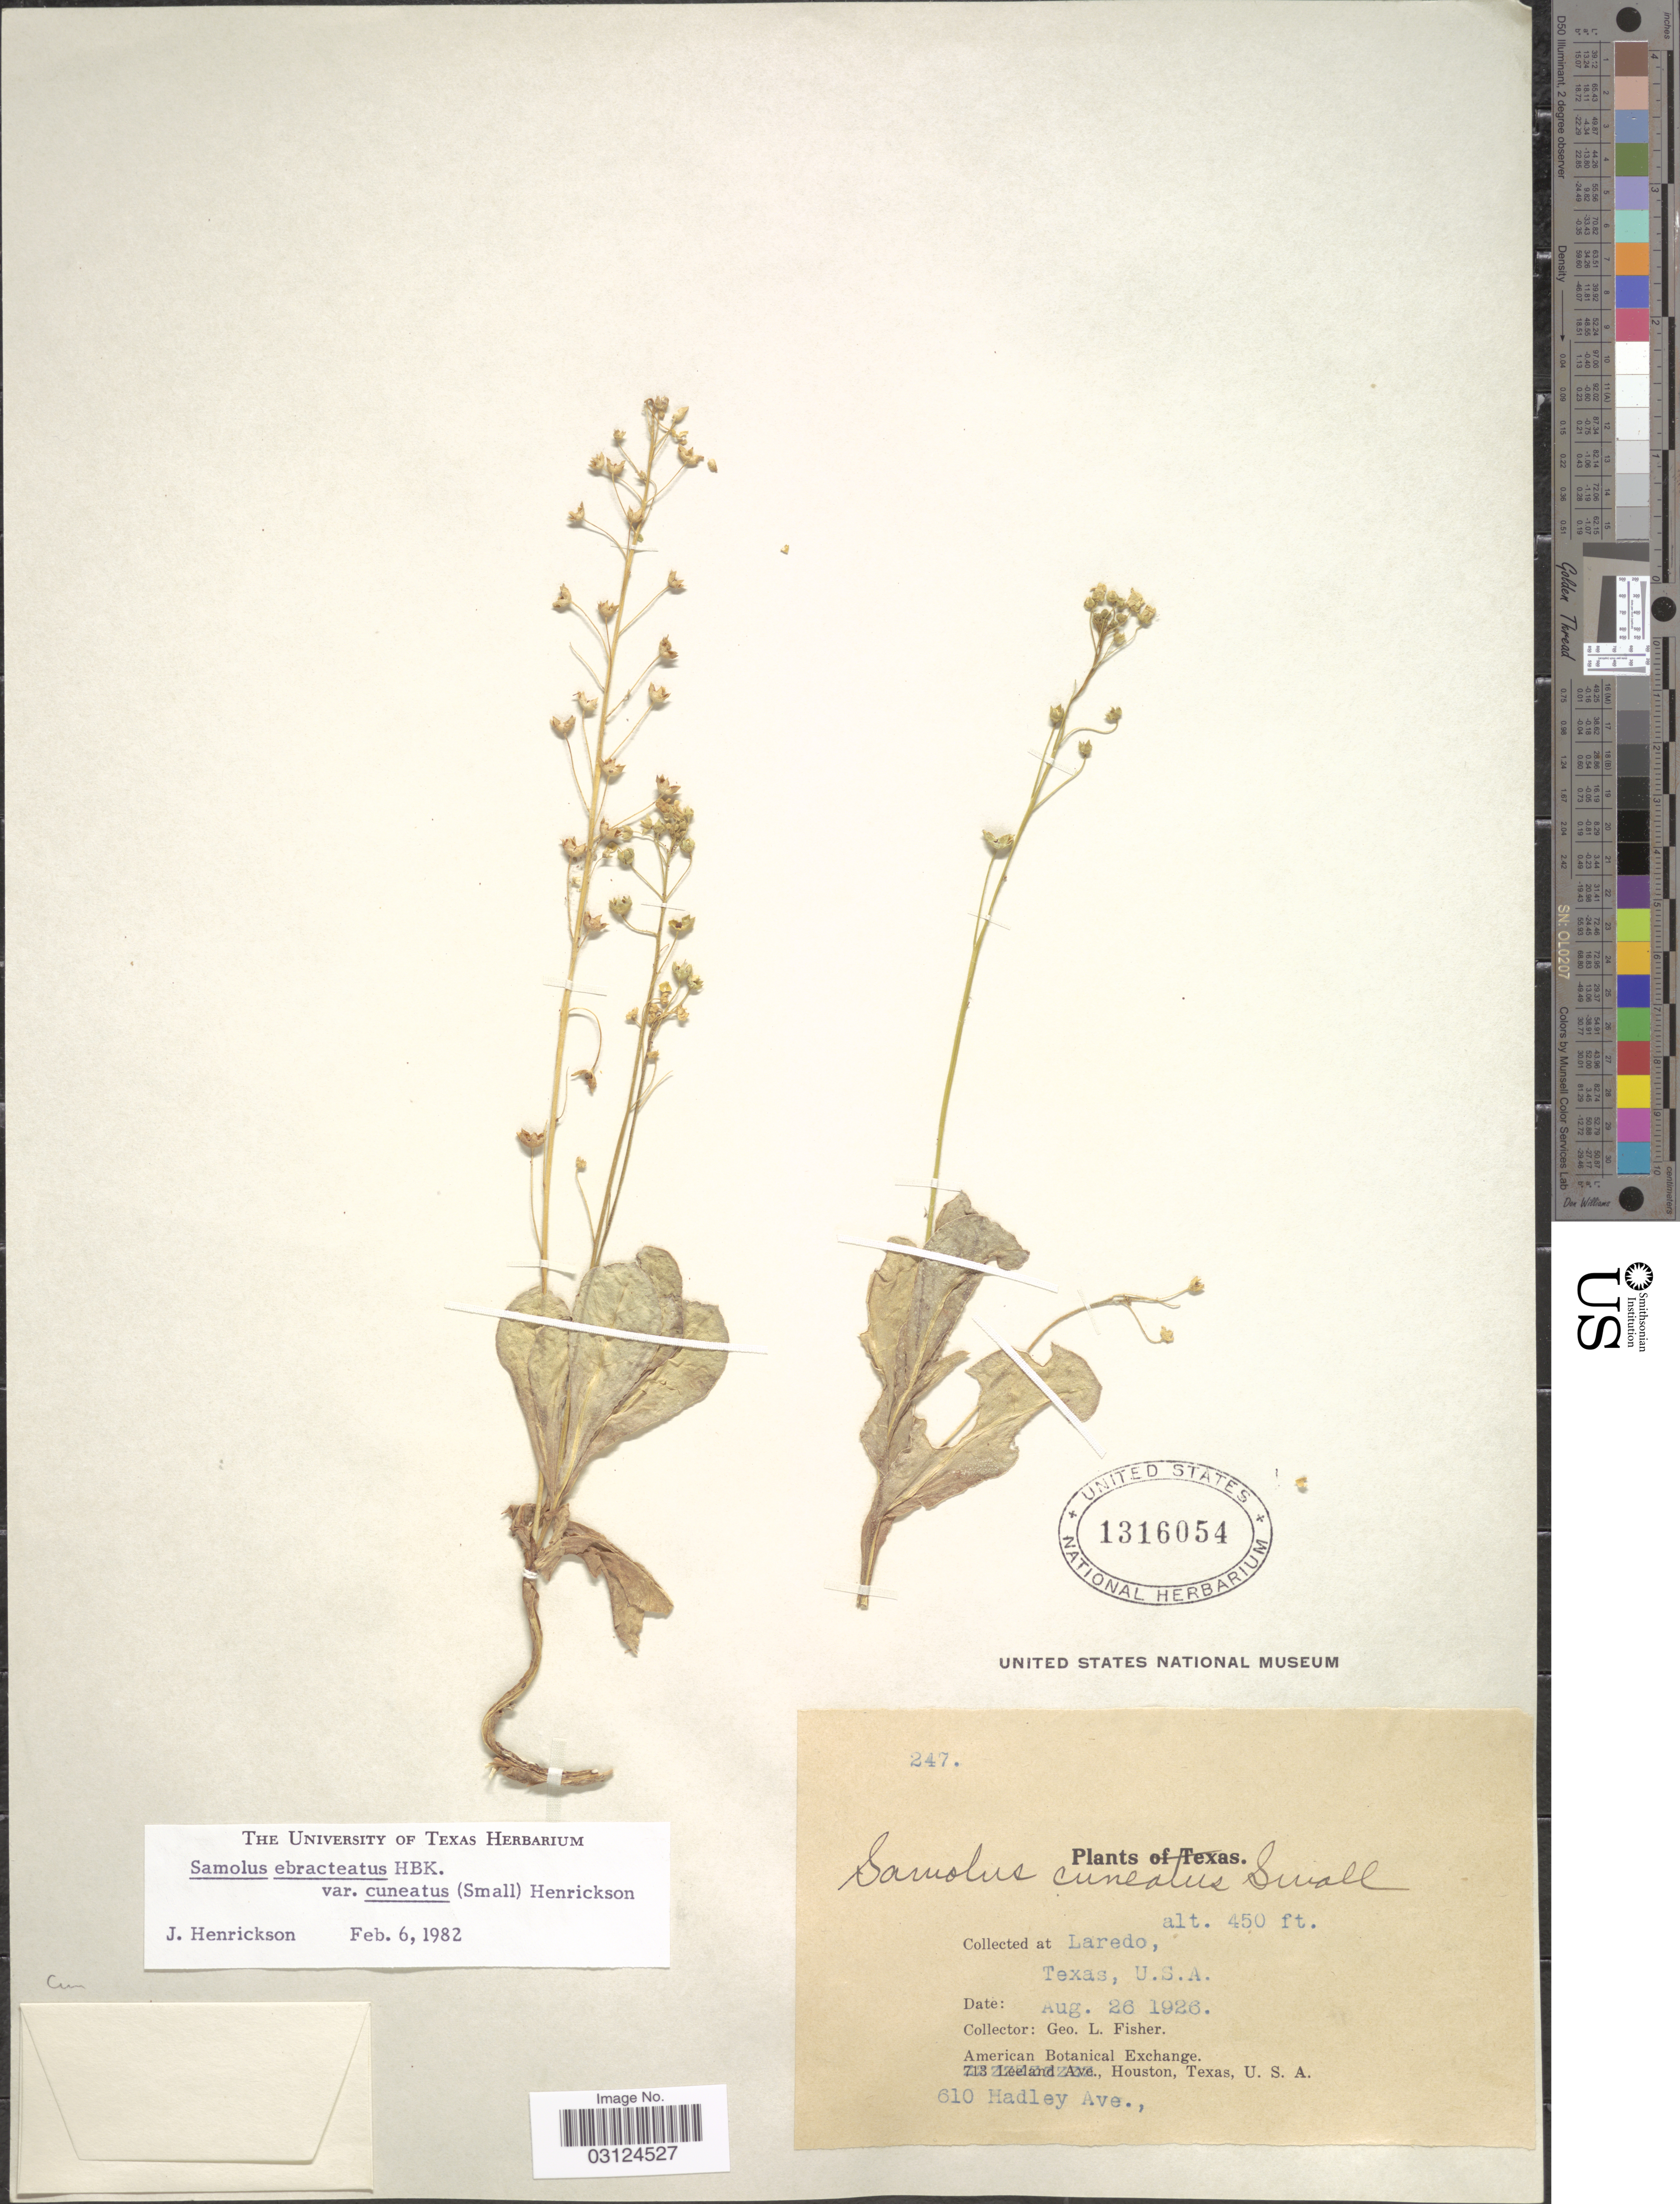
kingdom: Plantae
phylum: Tracheophyta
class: Magnoliopsida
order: Ericales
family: Primulaceae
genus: Samolus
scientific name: Samolus ebracteatus subsp. cuneatus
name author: (Small) R. Knuth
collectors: G. L. Fisher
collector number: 247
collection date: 1926-08-26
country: United States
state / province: Texas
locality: Laredo.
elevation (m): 137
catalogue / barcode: US 1316054